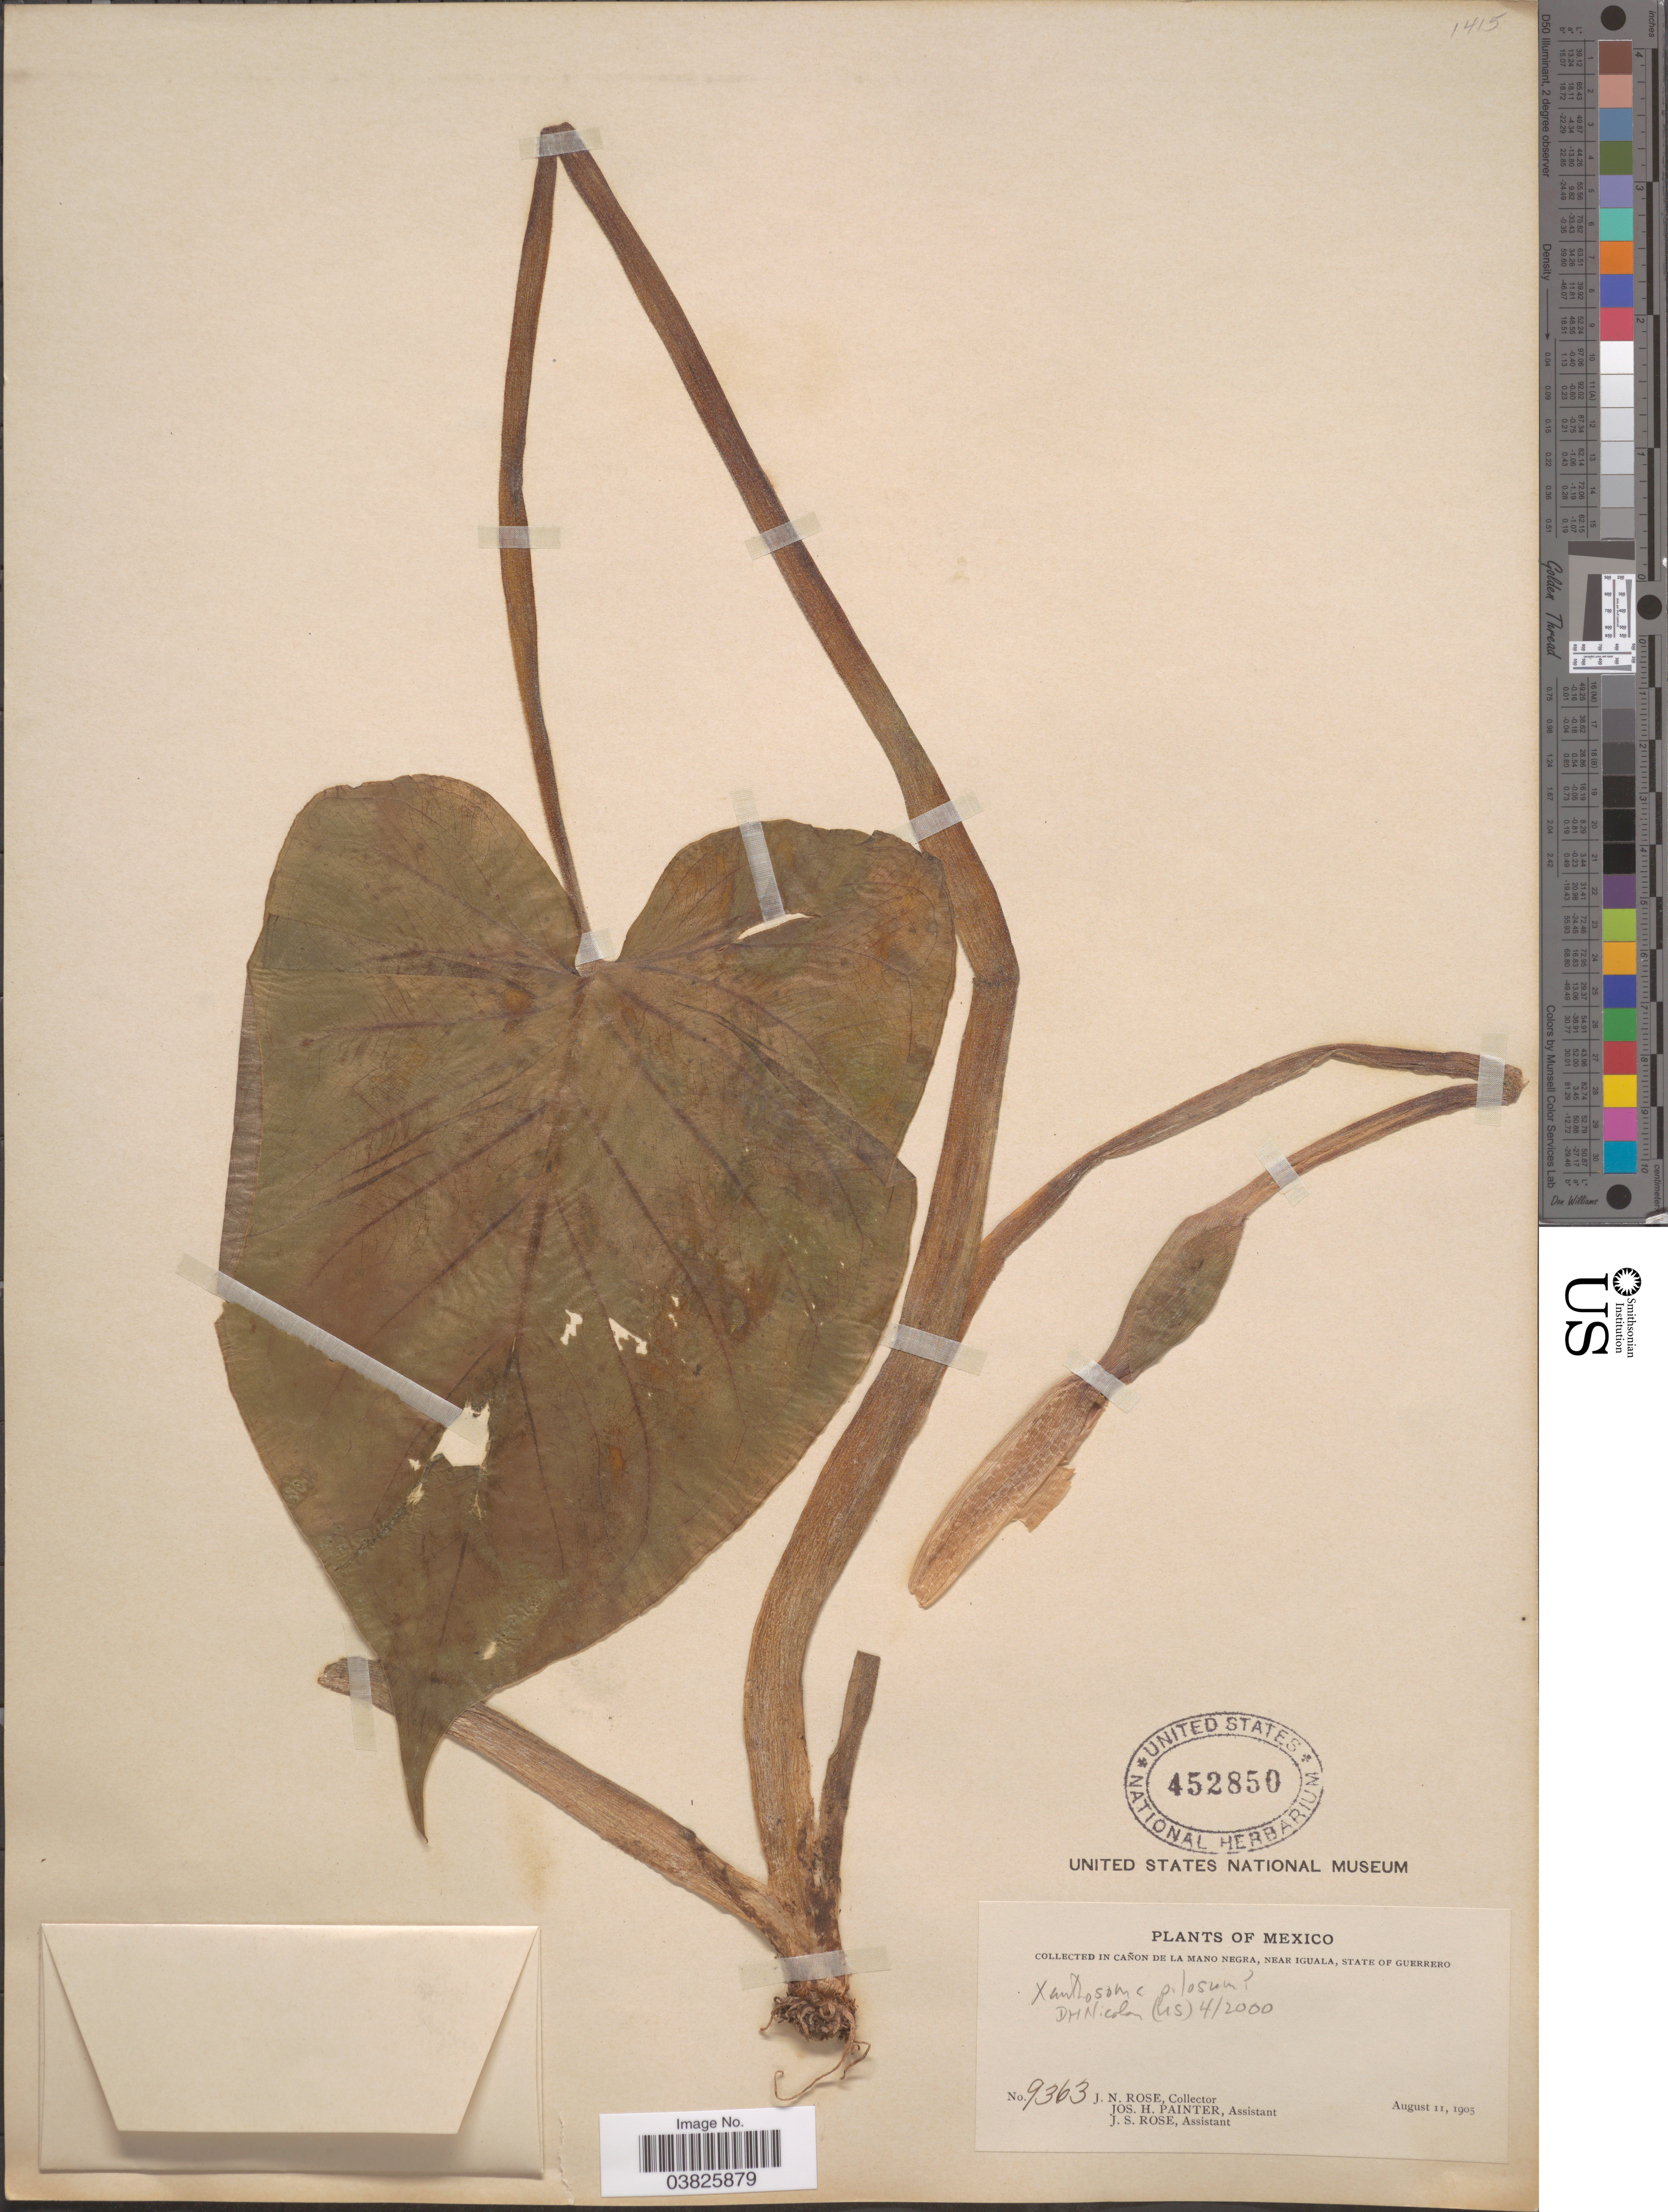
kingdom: Plantae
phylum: Tracheophyta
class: Liliopsida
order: Alismatales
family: Araceae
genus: Xanthosoma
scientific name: Xanthosoma pilosum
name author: K. Koch & Augustin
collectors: J. N. Rose, J. H. Painter & J. S. Rose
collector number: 9363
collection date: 1905-08-11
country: Mexico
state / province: Guerrero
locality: In cañon de La Mano Negra, near Iguala.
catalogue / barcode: US 452850